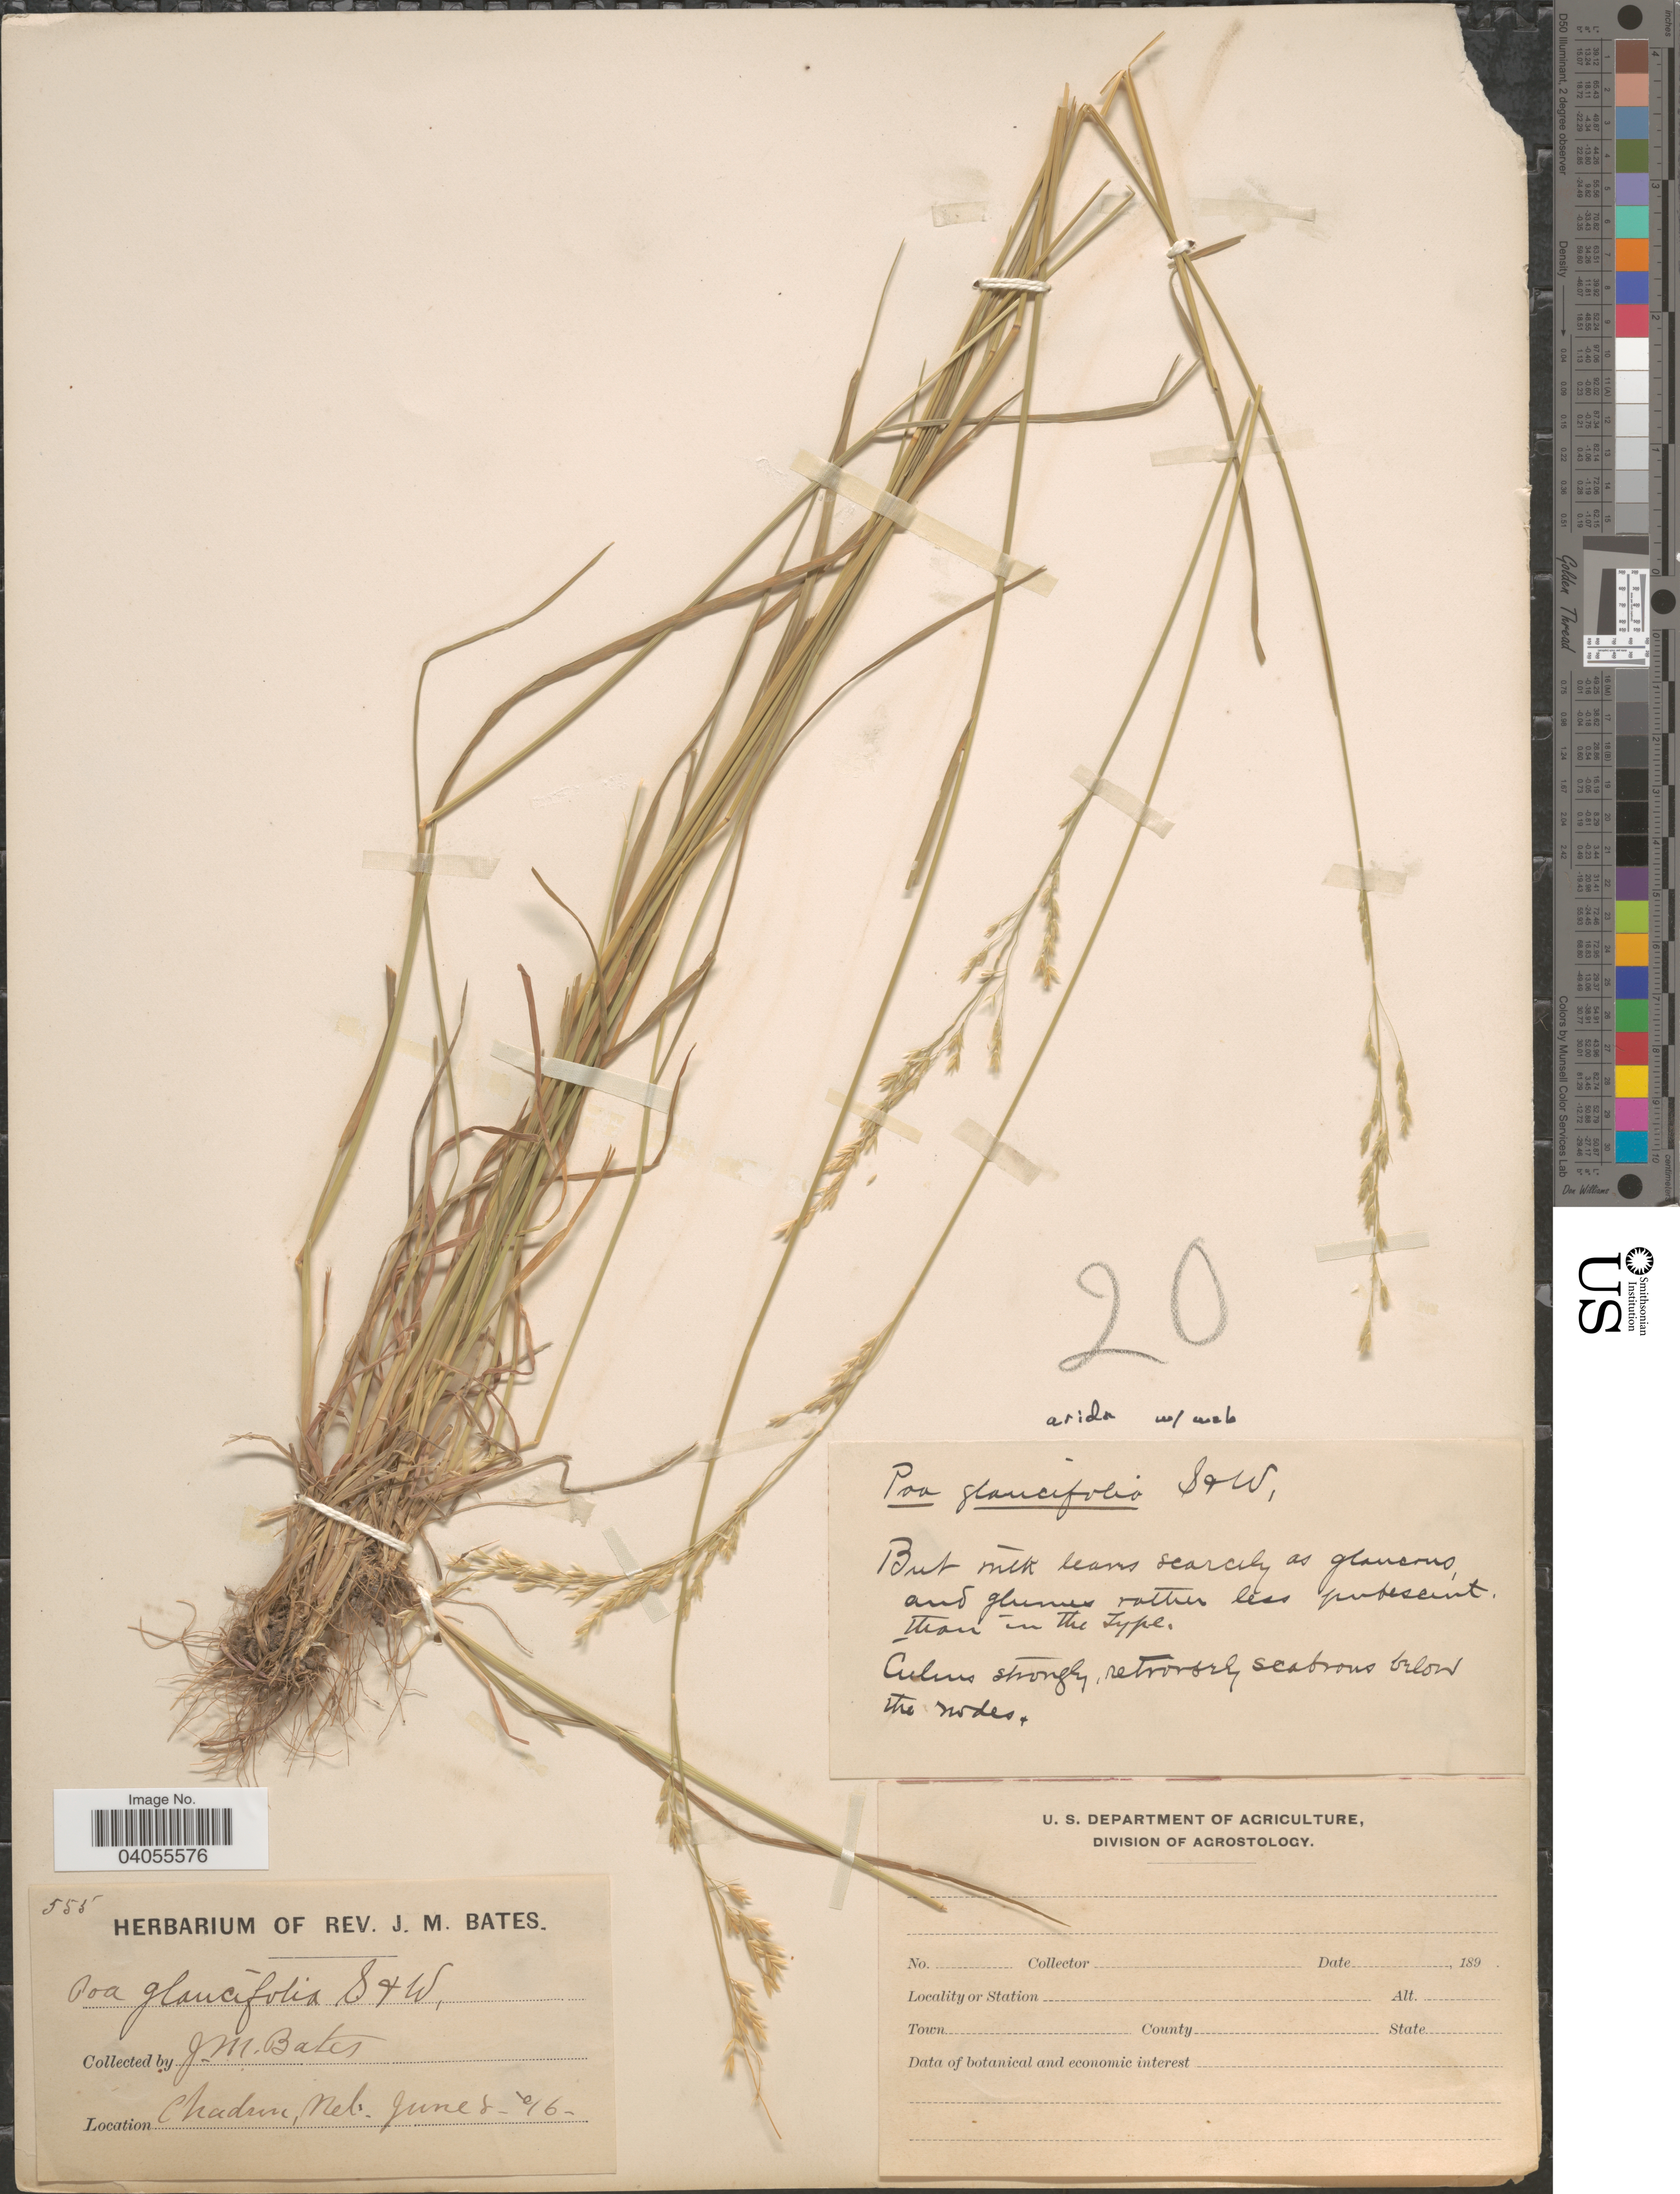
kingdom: Plantae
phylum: Tracheophyta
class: Liliopsida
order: Poales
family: Poaceae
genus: Poa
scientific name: Poa arida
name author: Vasey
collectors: J. Bates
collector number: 555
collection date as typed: Transcribed d/m/y: 8/6/16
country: United States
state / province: Nebraska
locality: Chadron.